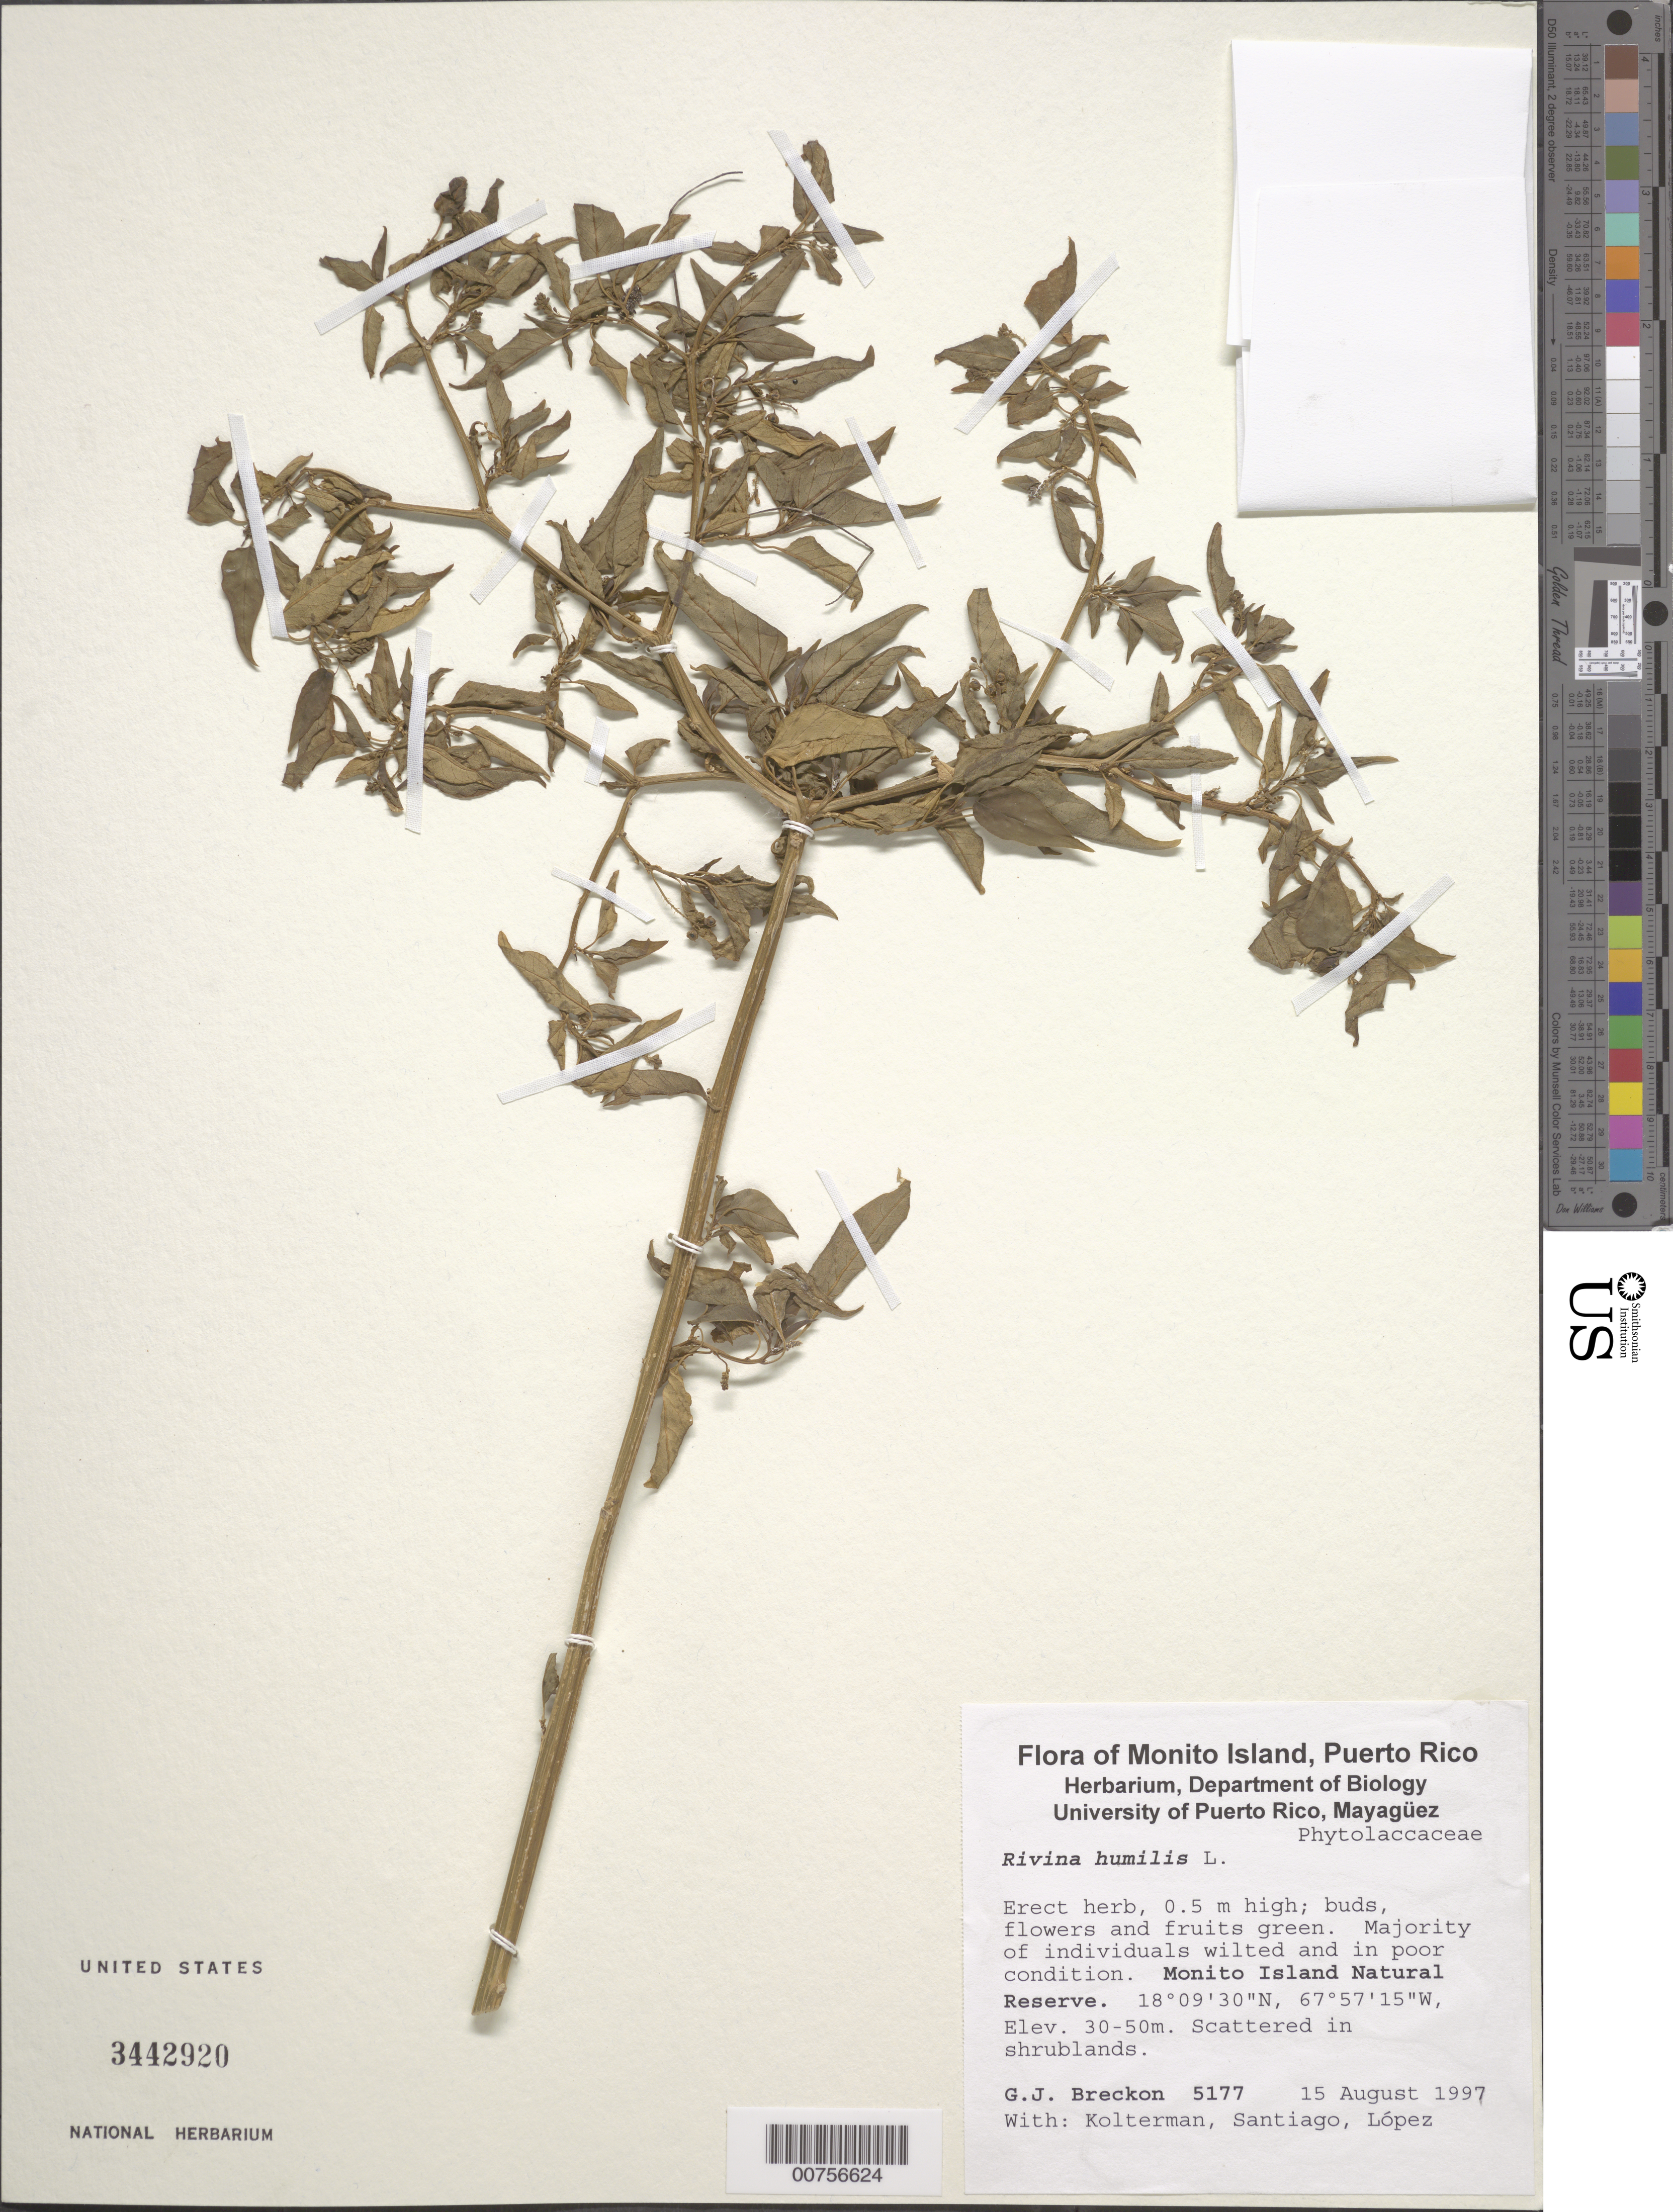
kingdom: Plantae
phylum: Tracheophyta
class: Magnoliopsida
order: Caryophyllales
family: Phytolaccaceae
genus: Rivina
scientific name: Rivina humilis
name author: L.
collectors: G. J. Breckon, -. Kolterman, -. Santiago & -. Lopez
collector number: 5177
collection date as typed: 15 Aug 1997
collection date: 1997-08-15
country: Puerto Rico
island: Monito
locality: Monito Island Natural Reserve.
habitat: Scattered in shrublands.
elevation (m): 30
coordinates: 18.15833333, -67.95416667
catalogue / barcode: US 3442920